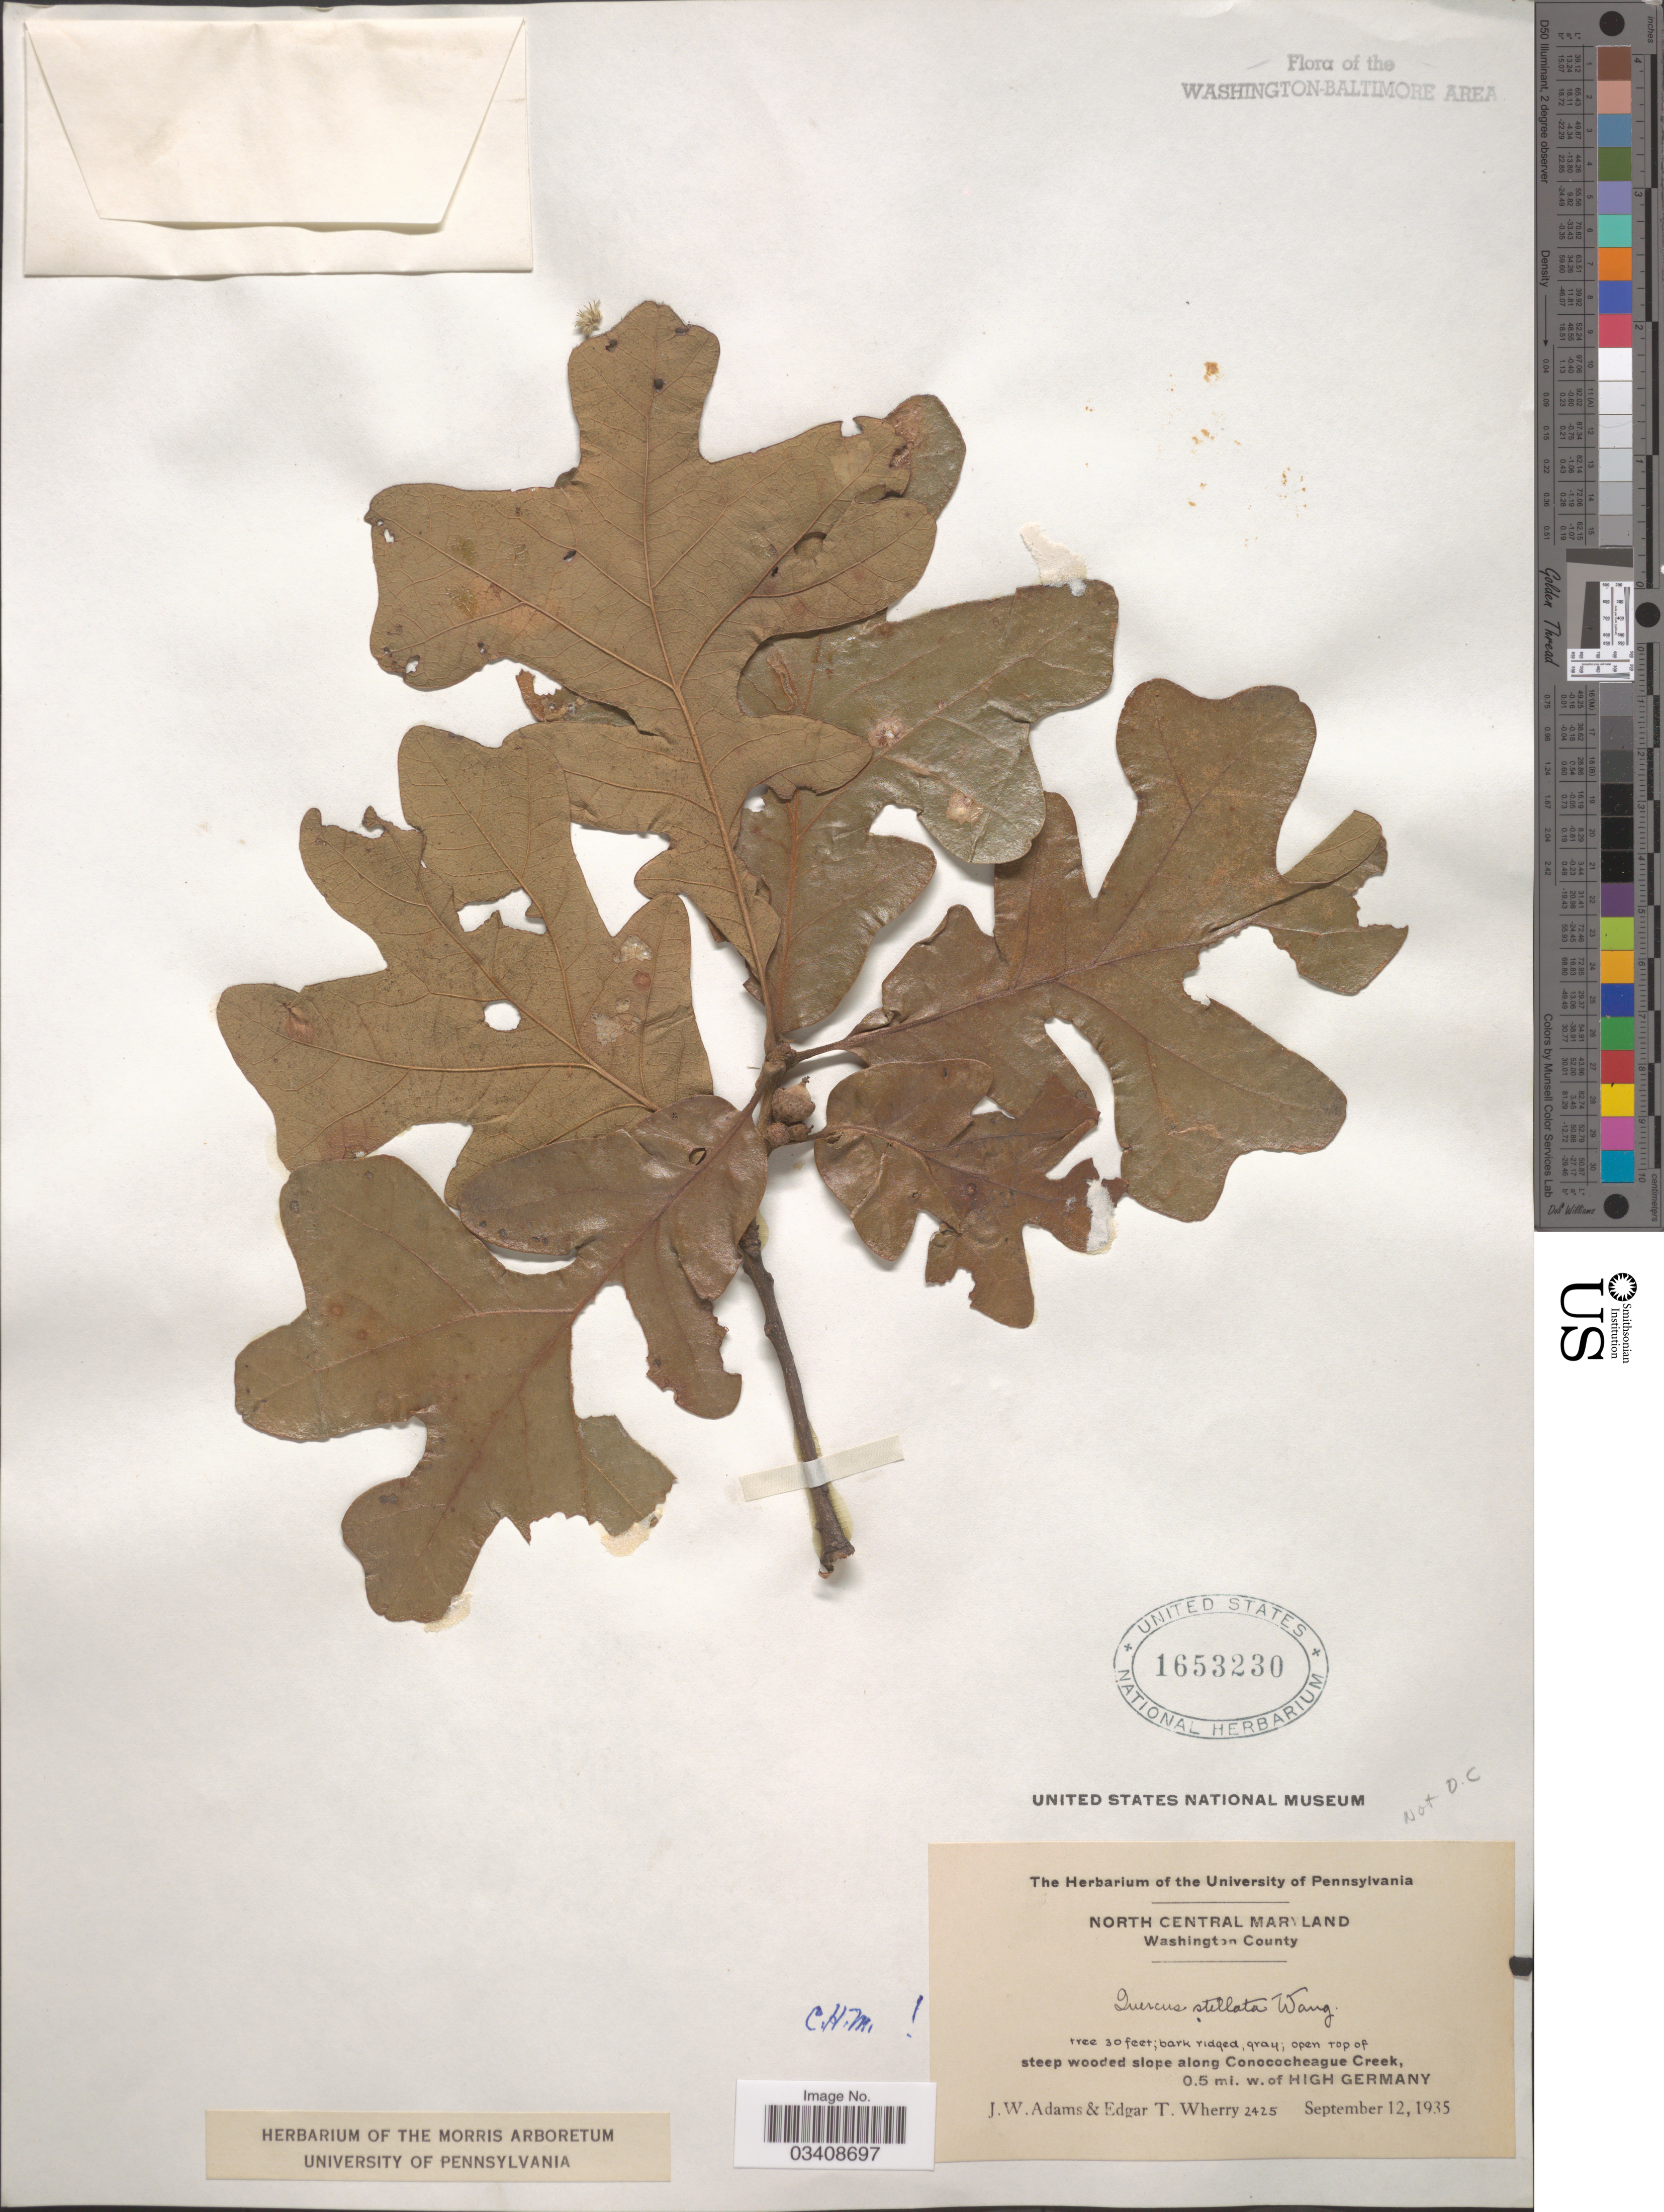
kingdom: Plantae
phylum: Tracheophyta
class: Magnoliopsida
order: Fagales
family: Fagaceae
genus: Quercus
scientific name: Quercus stellata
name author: Wangenh.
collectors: J. Adams & E. T. Wherry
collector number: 2425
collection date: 1935-09-12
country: United States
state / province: Maryland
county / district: Washngton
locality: North Central Maryland. Washington County. Steep wooded slope along Conococheague Creek, 0.5 mi. w. of High Germany.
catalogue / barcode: US 1653230